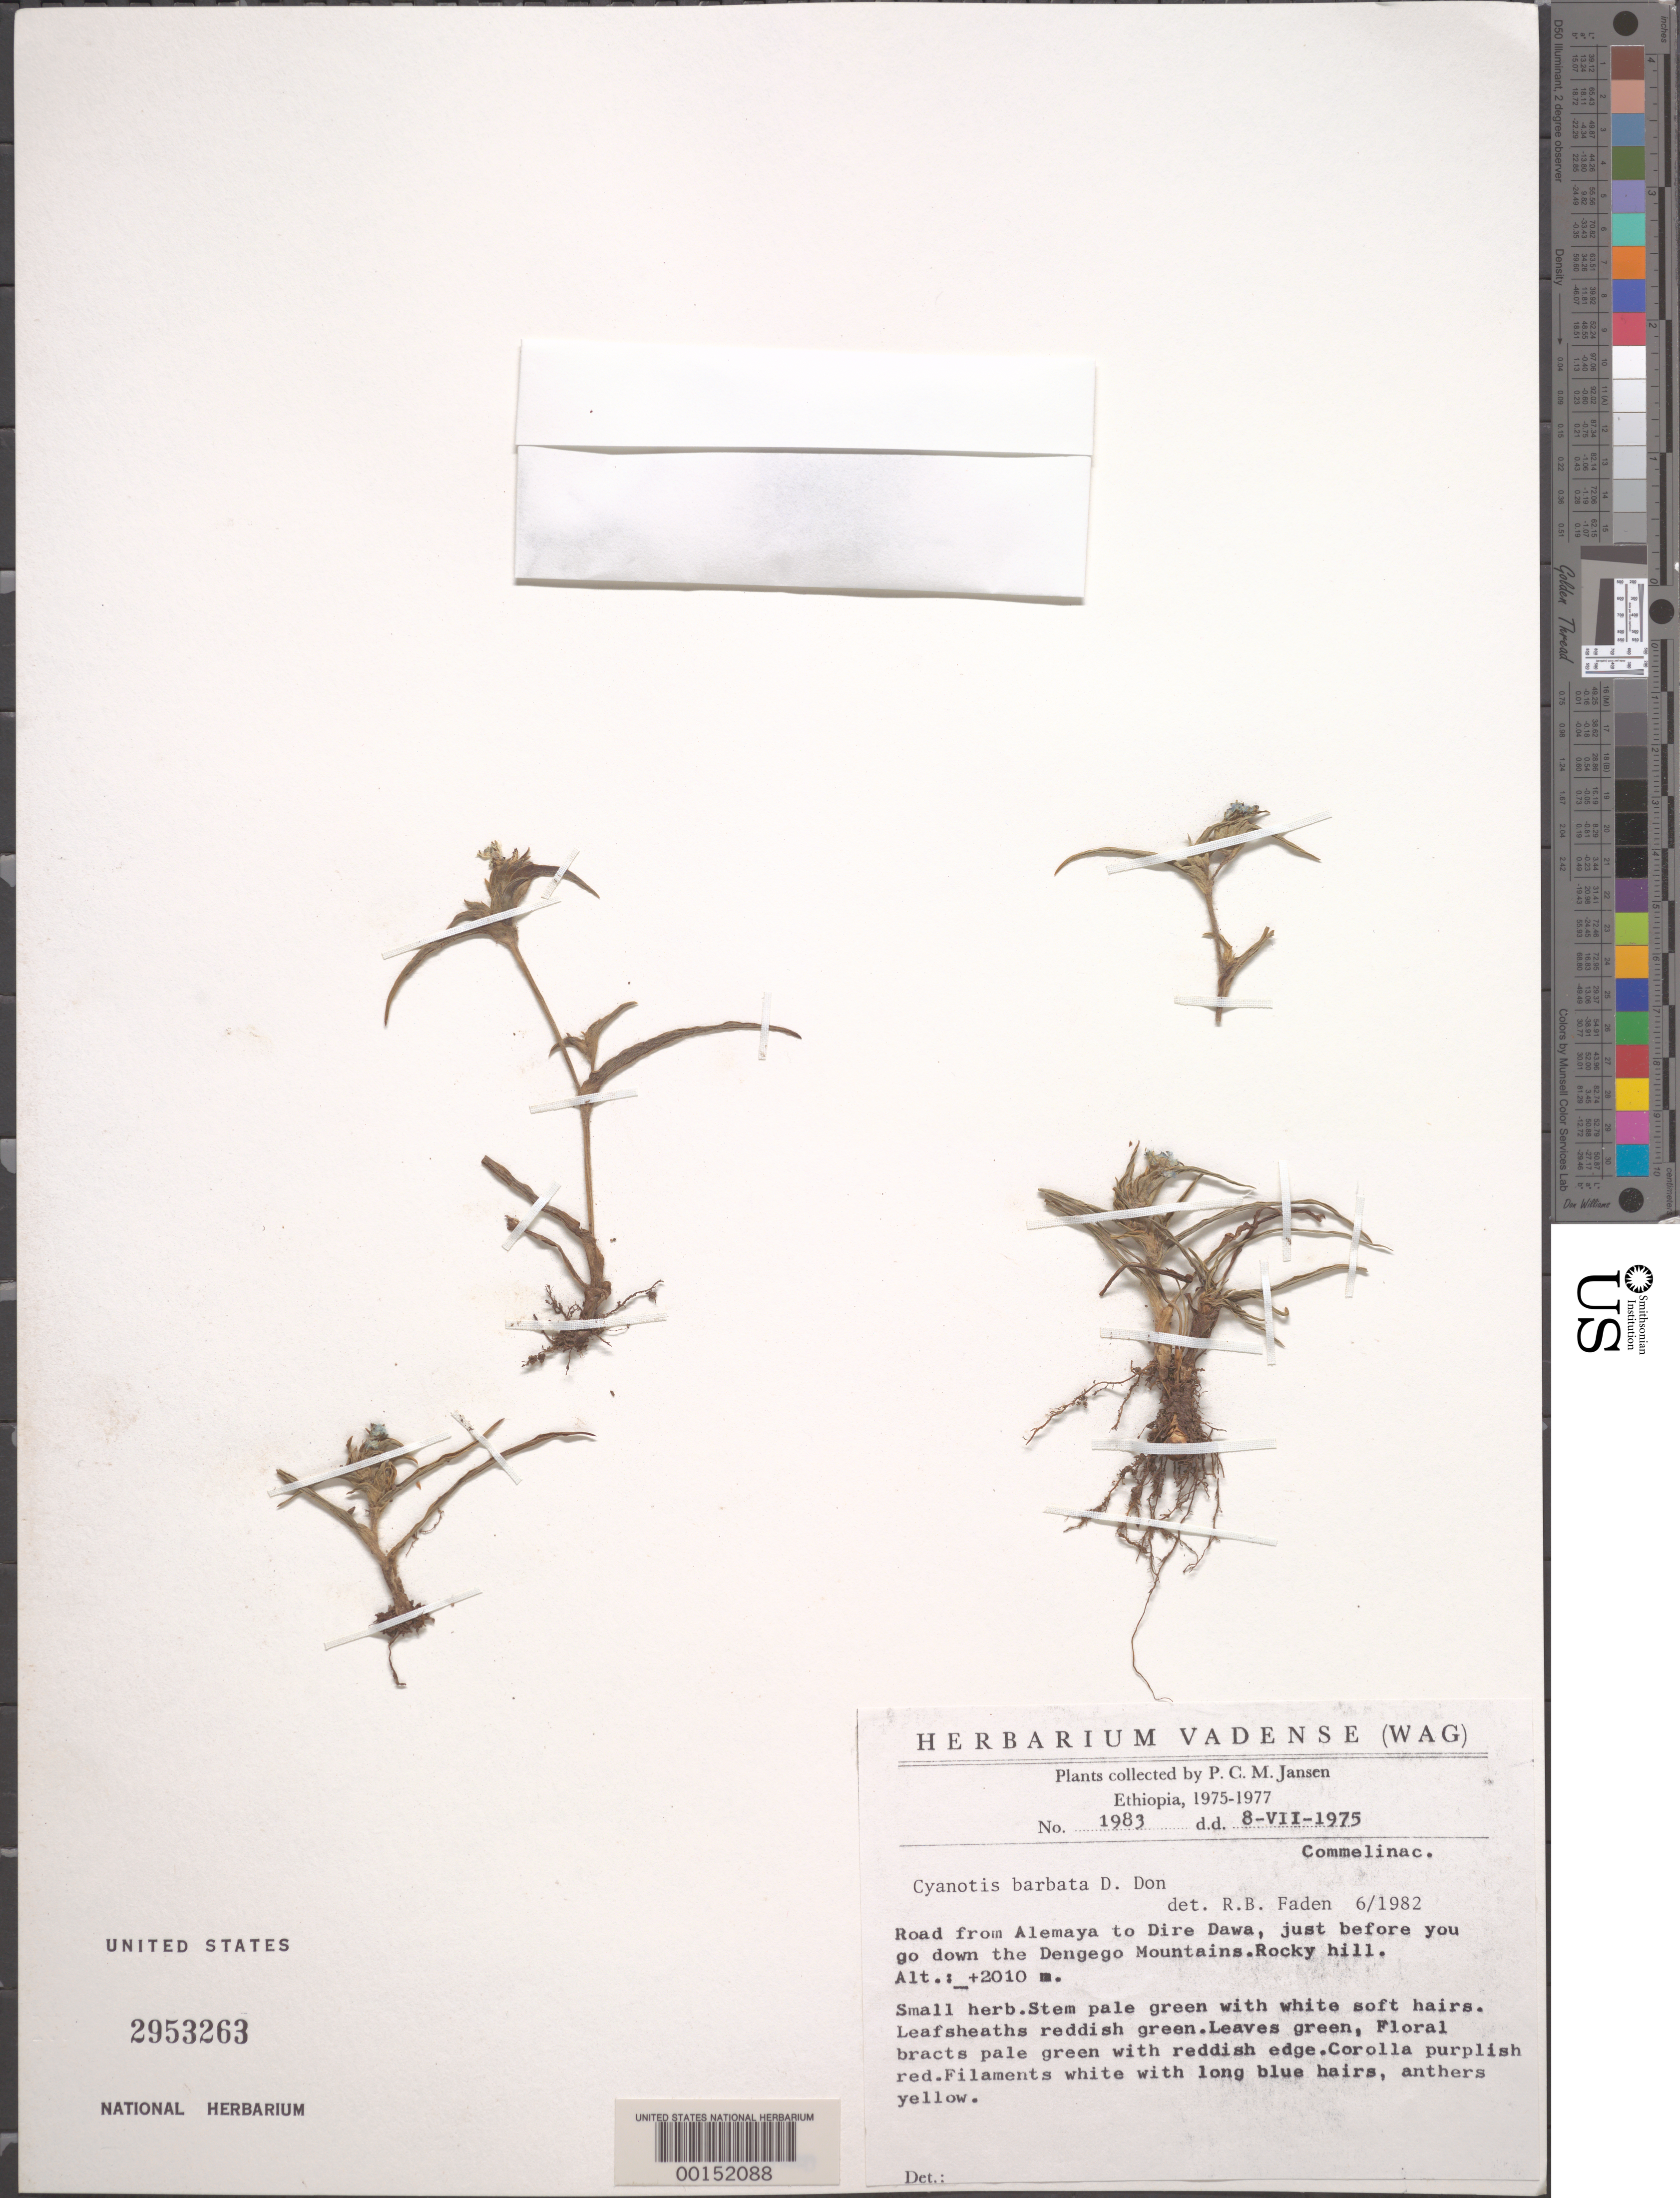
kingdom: Plantae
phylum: Tracheophyta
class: Liliopsida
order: Commelinales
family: Commelinaceae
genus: Cyanotis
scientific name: Cyanotis barbata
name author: D. Don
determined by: Faden, Robert B., (US), Smithsonian Institution - National Museum of Natural History (UNITED STATES)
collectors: P. Jansen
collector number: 1983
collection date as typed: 08 Jul 1975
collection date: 1975-07-08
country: Ethiopia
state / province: Dire Dawa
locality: Road from alemayua to dire dawa, before dengego mountains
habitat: Rocky hill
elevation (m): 2010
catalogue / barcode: US 2953263